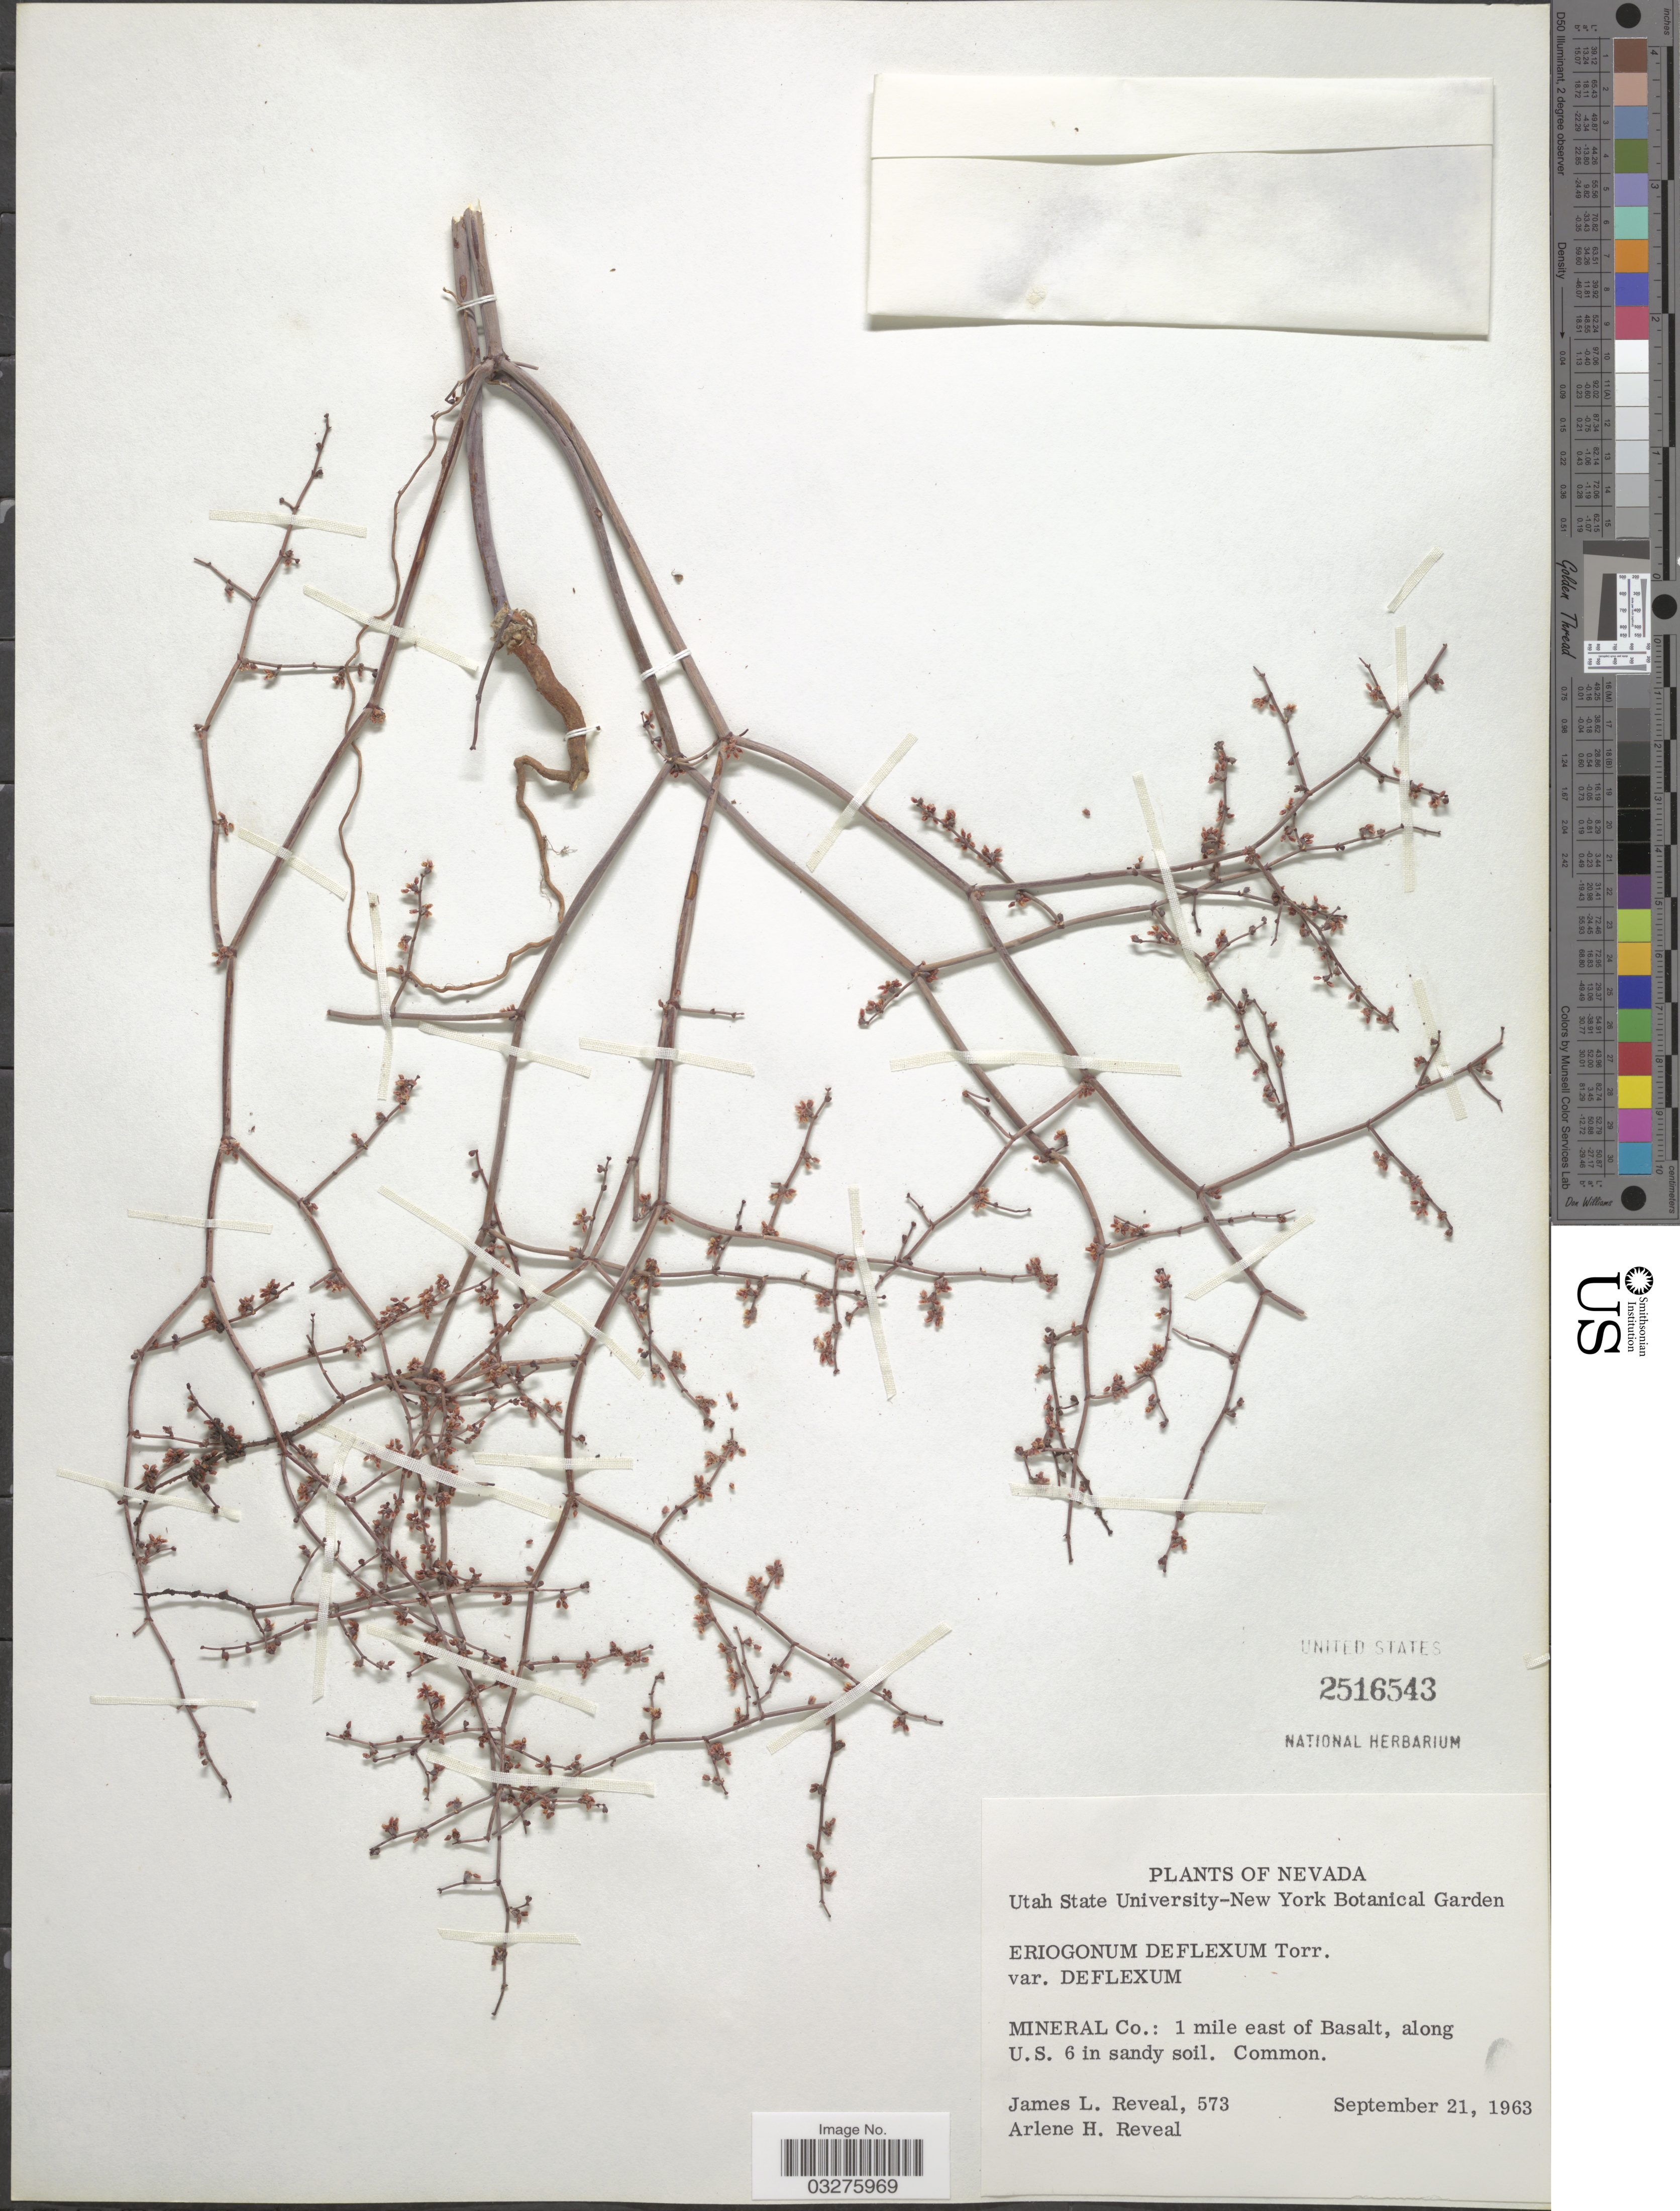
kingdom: Plantae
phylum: Tracheophyta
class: Magnoliopsida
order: Caryophyllales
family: Polygonaceae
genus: Eriogonum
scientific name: Eriogonum deflexum var. nevadense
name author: Reveal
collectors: J. L. Reveal & A. H. Reveal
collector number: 573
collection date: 1963-09-21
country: United States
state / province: Nevada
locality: Mineral Co.: 1 mile east of Basalt, along U.S. 6.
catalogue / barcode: US 2516543